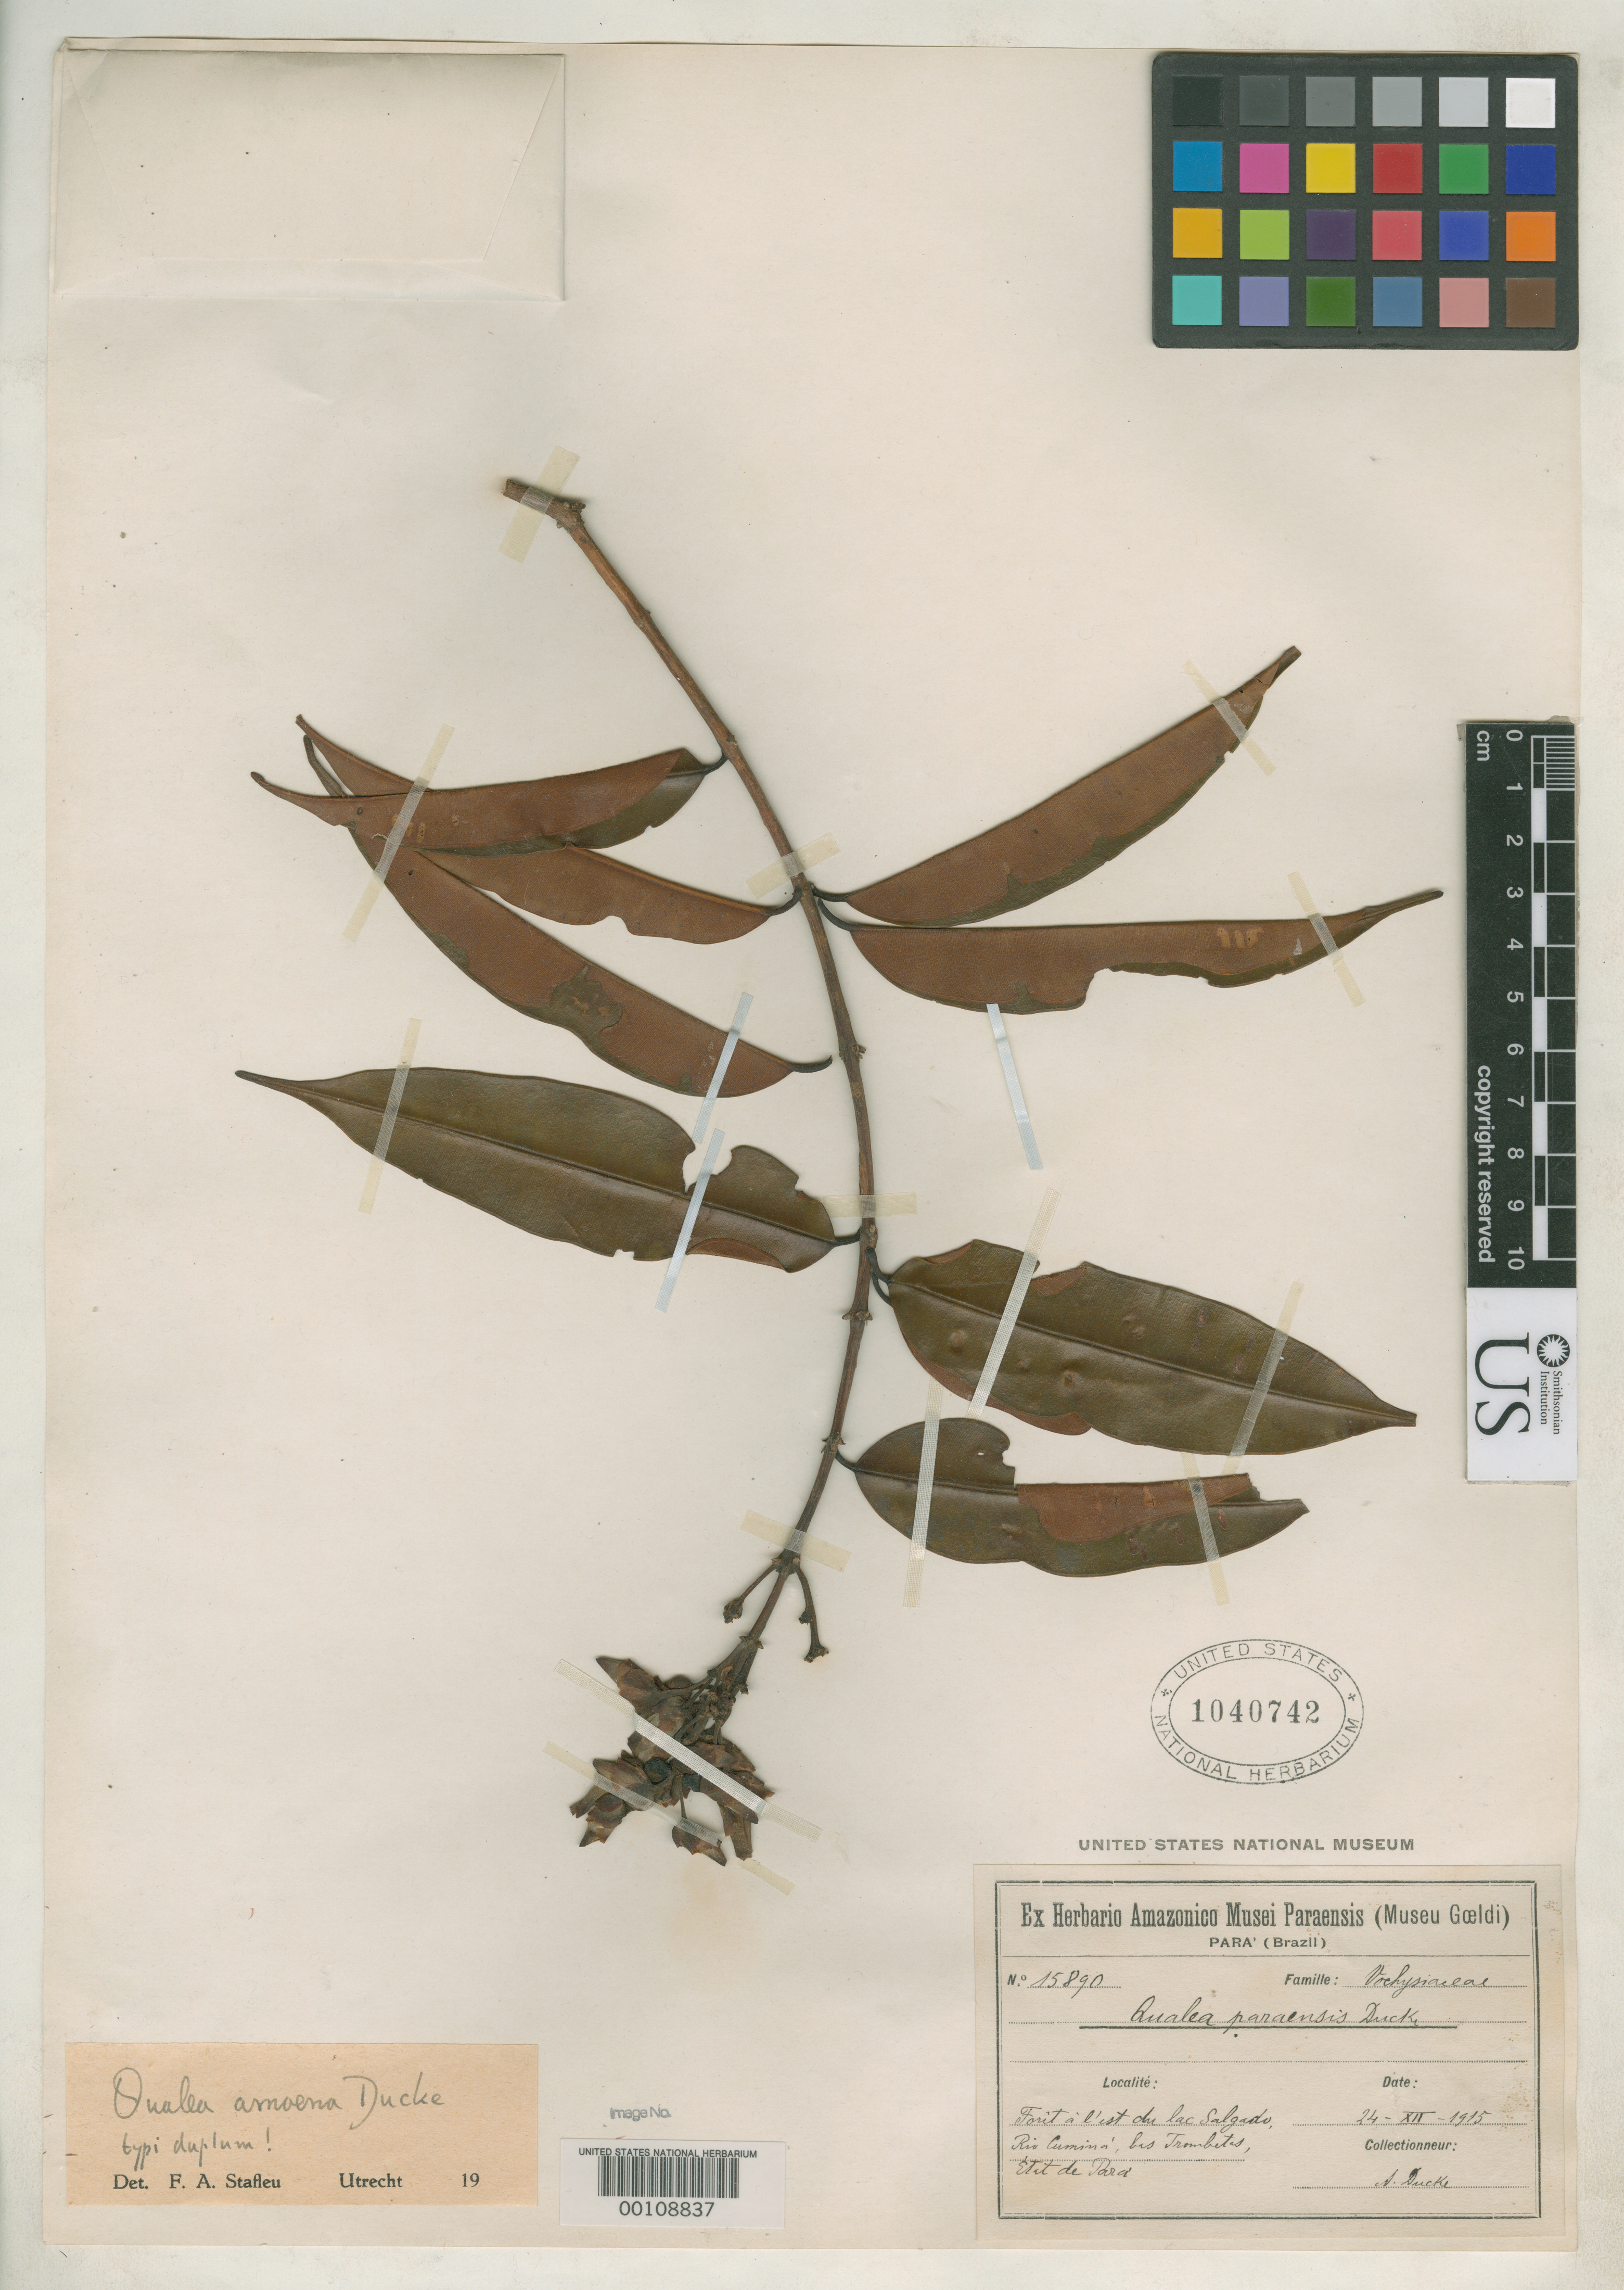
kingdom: Plantae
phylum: Tracheophyta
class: Magnoliopsida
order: Myrtales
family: Vochysiaceae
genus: Qualea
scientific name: Qualea amoena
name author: Ducke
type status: Isotype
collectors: A. Ducke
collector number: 15890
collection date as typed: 24 Dec 1915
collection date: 1915-12-24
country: Brazil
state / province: Pará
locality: Salgado near Trombetas River.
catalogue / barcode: US 1040742